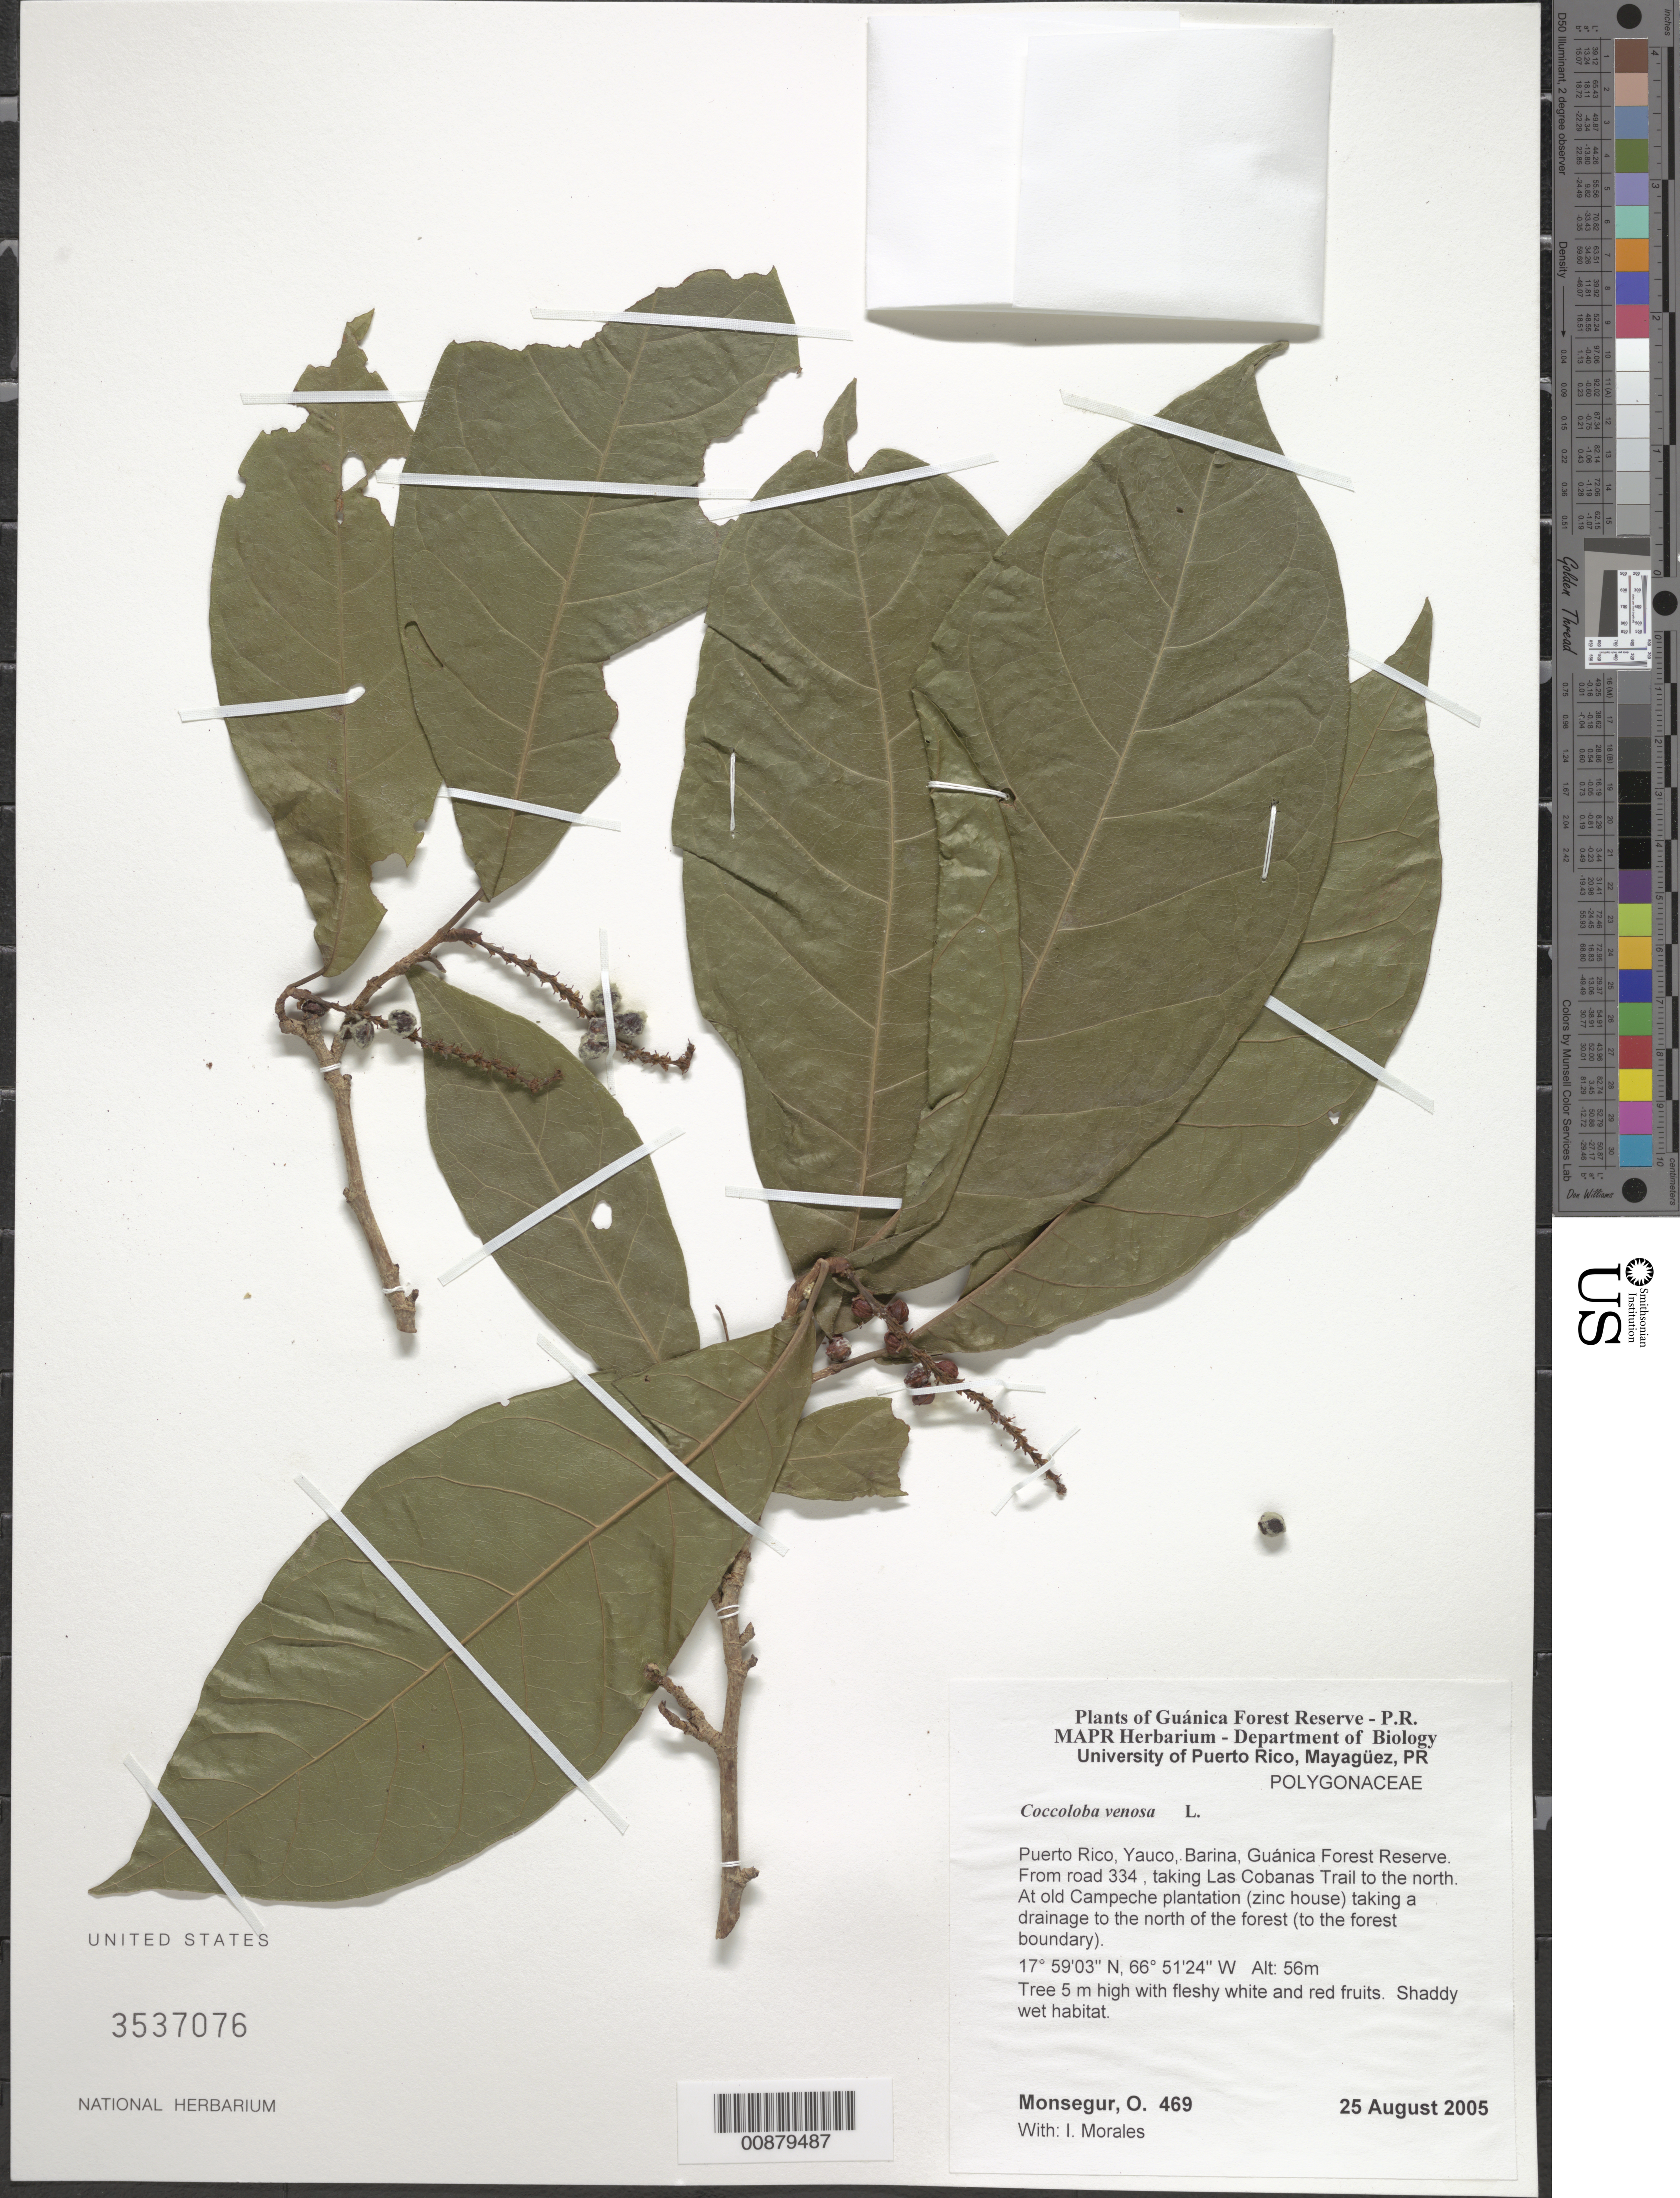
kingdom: Plantae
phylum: Tracheophyta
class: Magnoliopsida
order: Caryophyllales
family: Polygonaceae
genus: Coccoloba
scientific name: Coccoloba venosa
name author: L.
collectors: O. Monsegur & I. Morales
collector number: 469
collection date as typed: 25 Aug 2005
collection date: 2005-08-25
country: Puerto Rico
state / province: Yauco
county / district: Barina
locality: Guánica Forest Reserve. From road 334 , taking Las Cobanas Trail to the north. At old Campeche plantation (zinc house) taking a drainage to the north of the forest (to the forest boundary).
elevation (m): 56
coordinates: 17.59025, 66.51239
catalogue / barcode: US 3537076